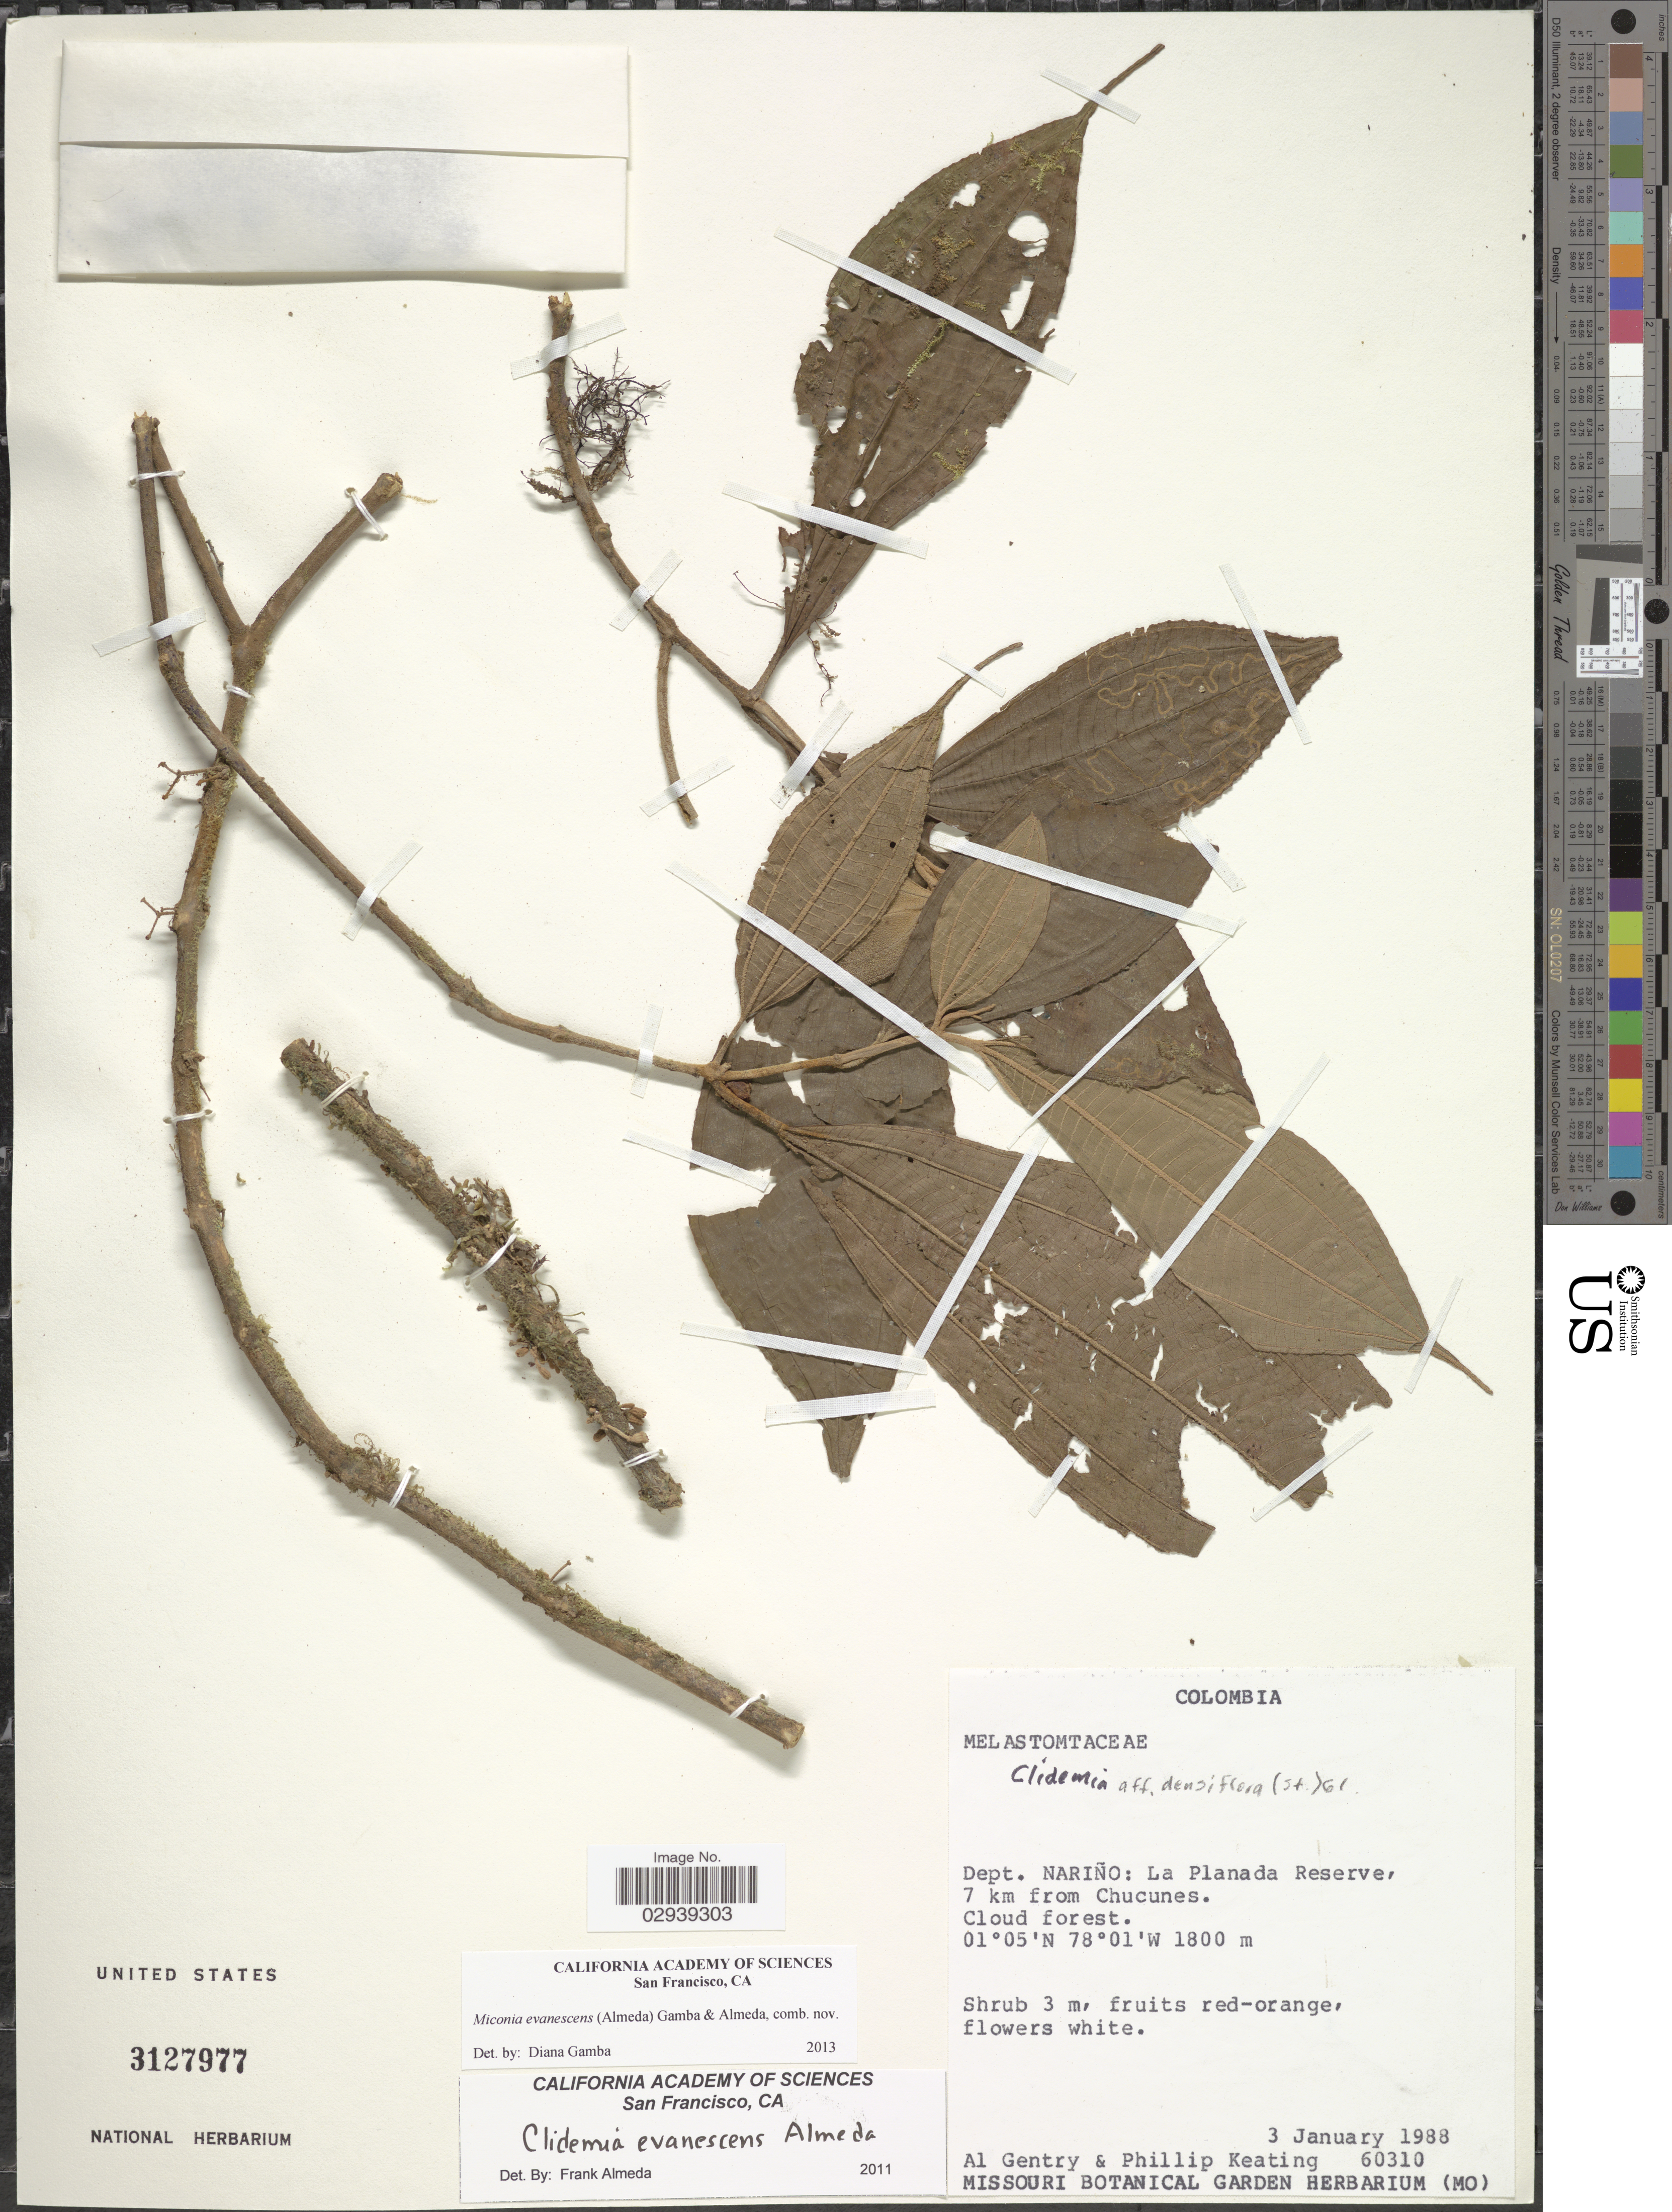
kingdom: Plantae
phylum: Tracheophyta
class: Magnoliopsida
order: Myrtales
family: Melastomataceae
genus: Miconia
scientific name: Miconia evanescens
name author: (Almeda) Gamba & Almeda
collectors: A. H. Gentry & P. Keating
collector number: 60310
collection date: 1988-01-03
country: Colombia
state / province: Nariño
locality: Dept. Nariño: La Planada Reserve, 7 km from Chucunes.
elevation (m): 1800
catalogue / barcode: US 3127977